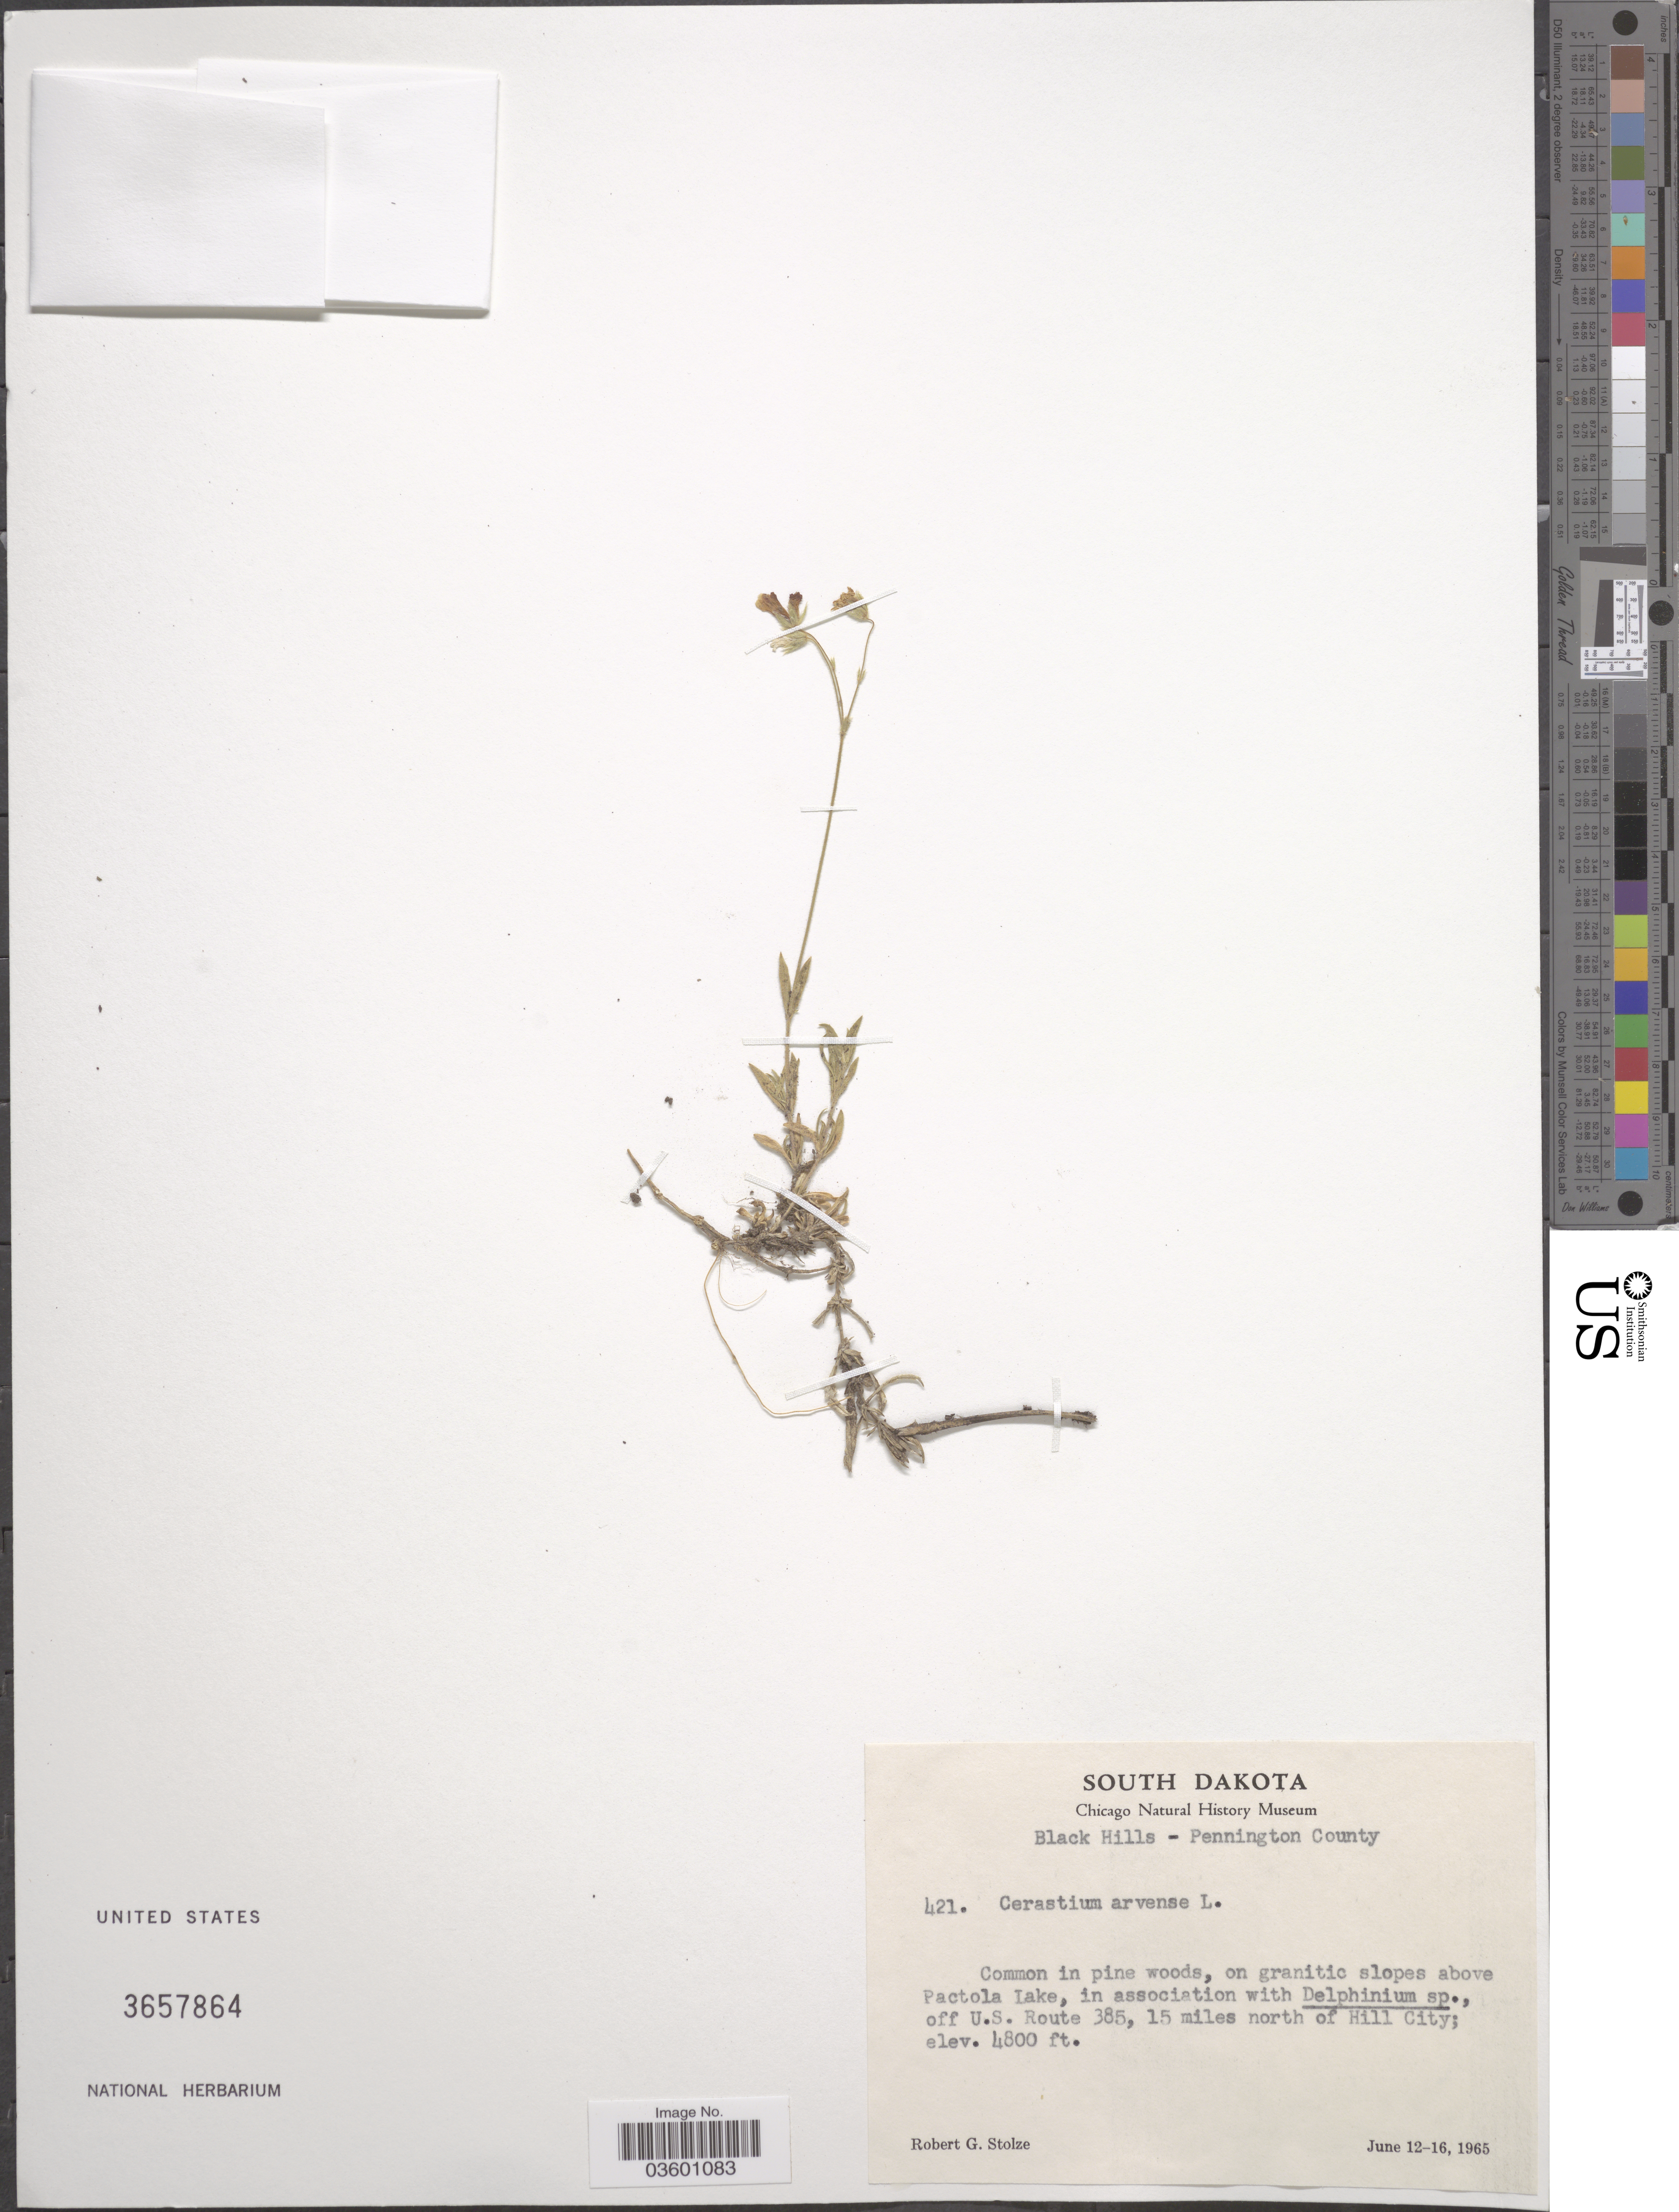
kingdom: Plantae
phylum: Tracheophyta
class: Magnoliopsida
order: Caryophyllales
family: Caryophyllaceae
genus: Cerastium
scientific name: Cerastium arvense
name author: L.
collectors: R. G. Stolze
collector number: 421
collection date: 1965-06-12/1965-06-16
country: United States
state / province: South Dakota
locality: Black Hills - Pennington County. On granitic slopes above Pactola Lake, off U. S. Route 385, 15 miles north of Hill City.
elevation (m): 1463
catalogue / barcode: US 3657864